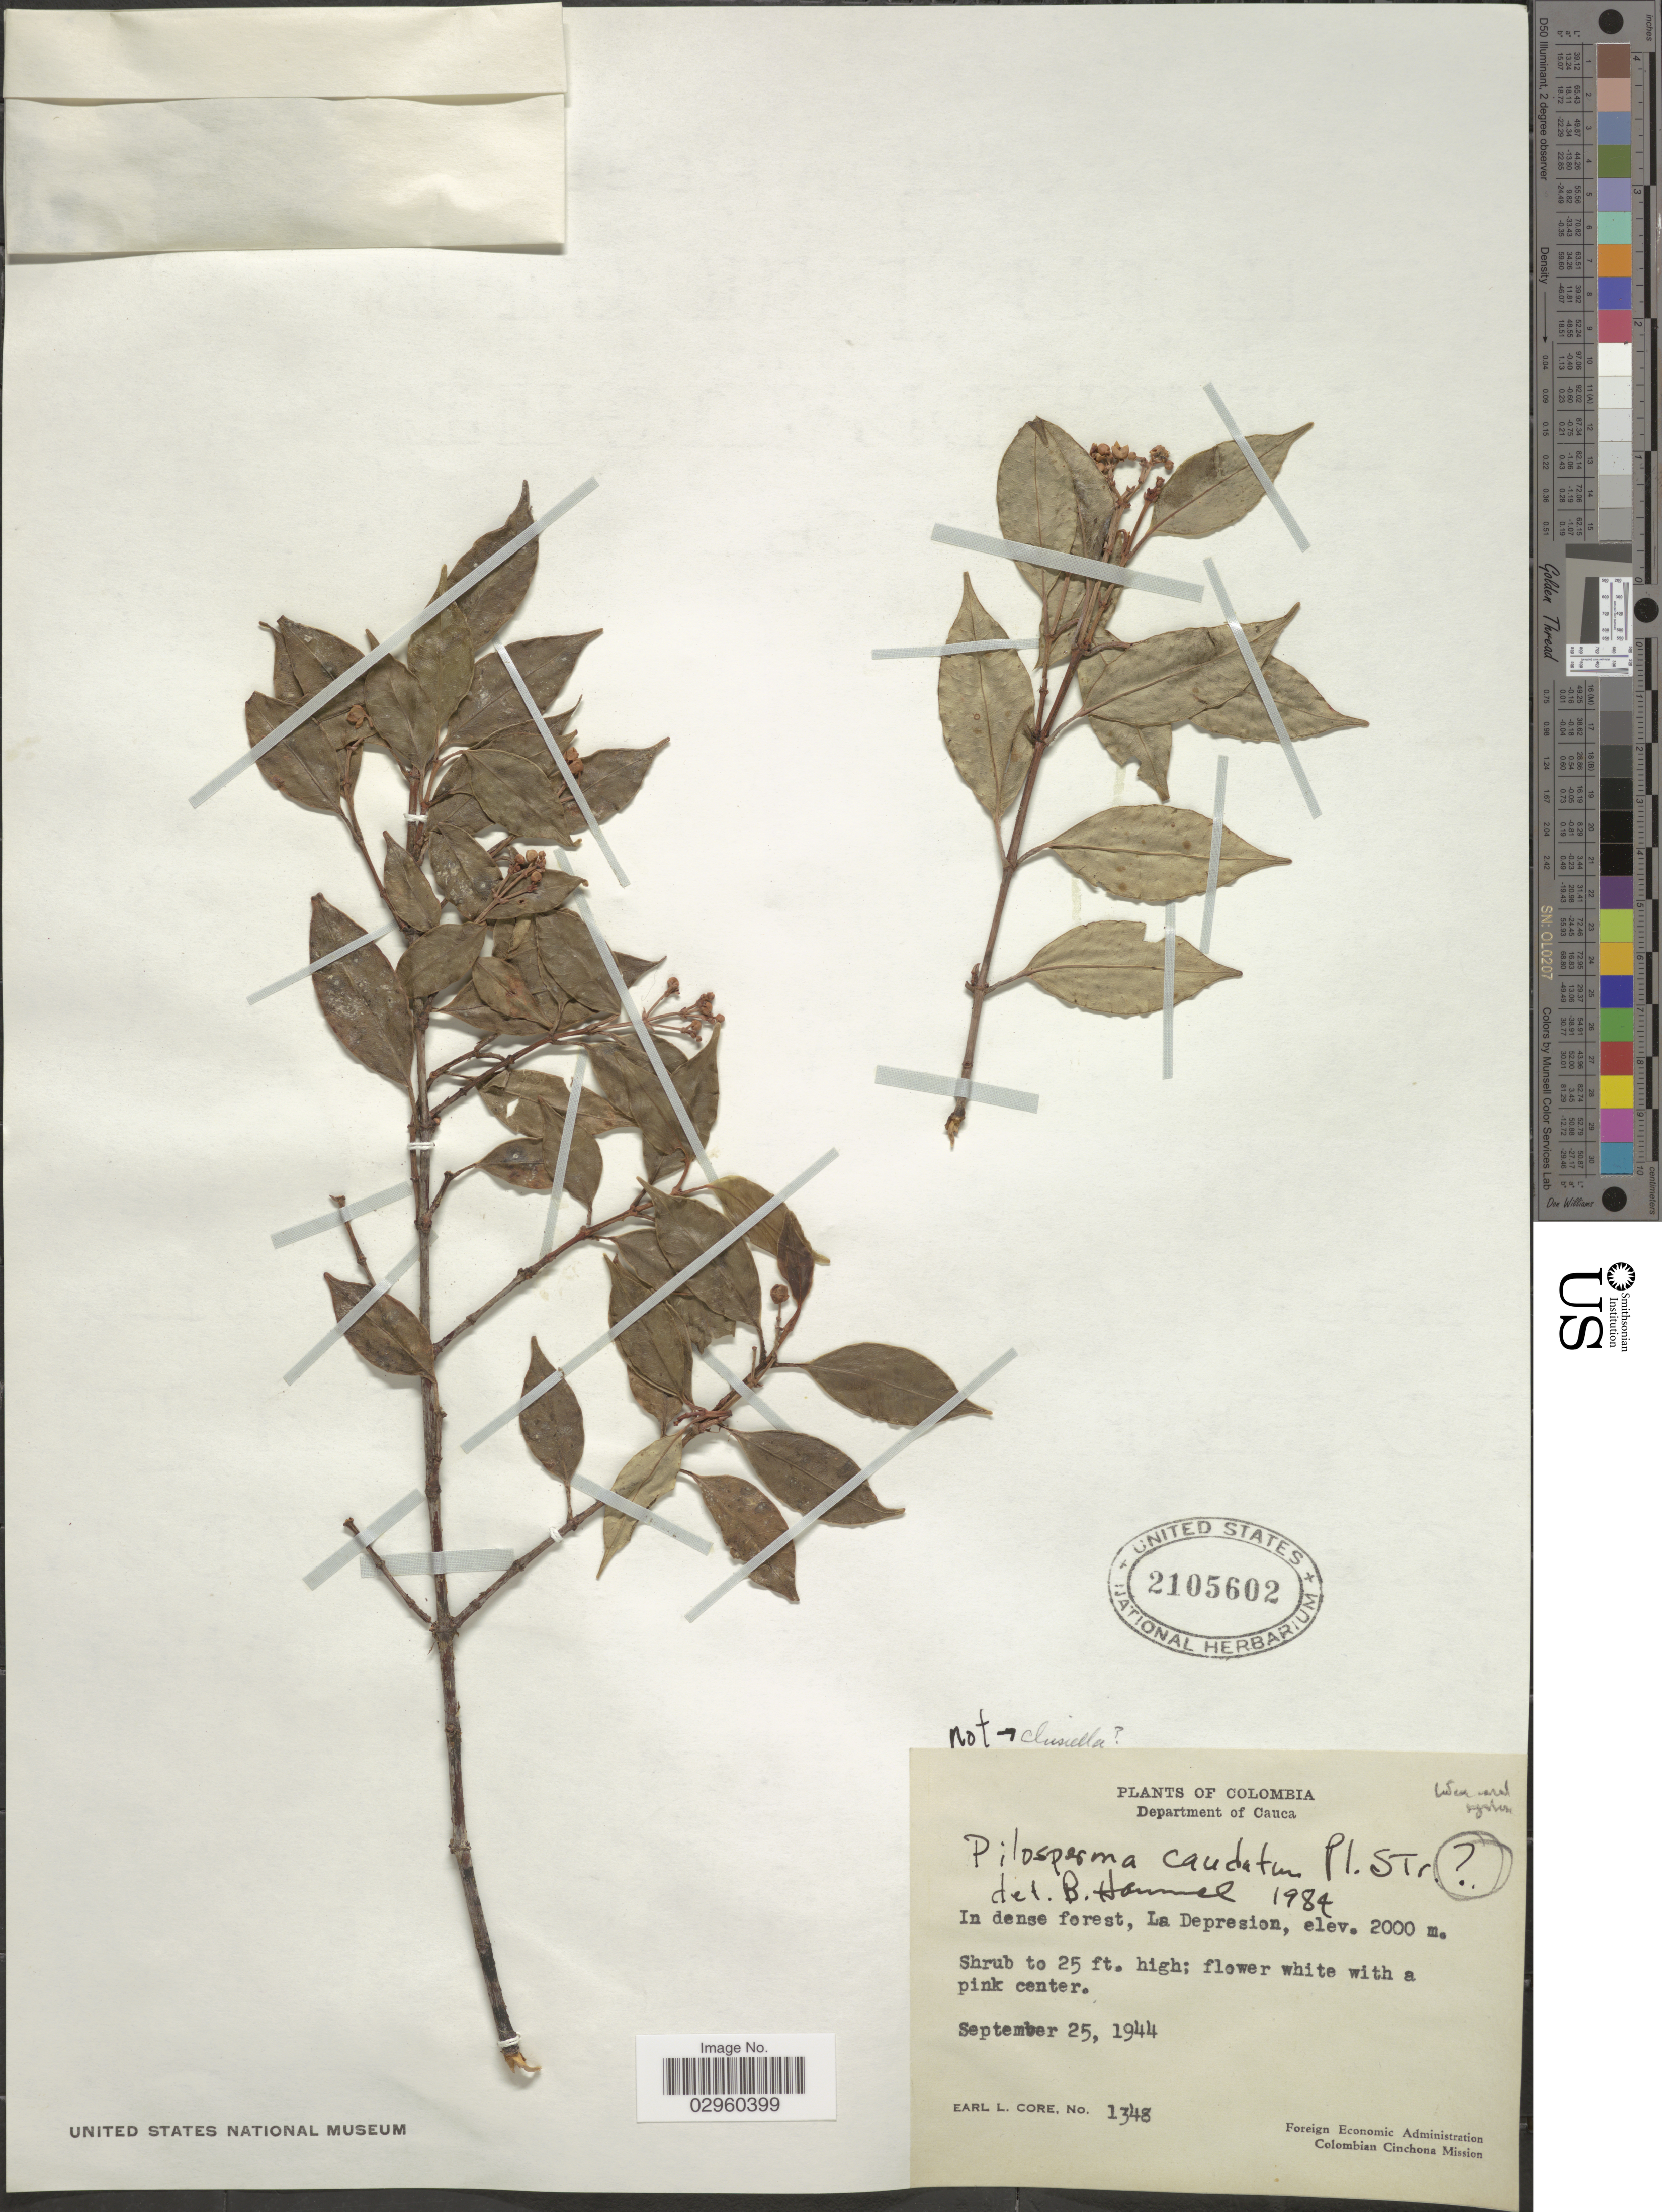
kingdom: Plantae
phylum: Tracheophyta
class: Magnoliopsida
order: Malpighiales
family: Clusiaceae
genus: Clusia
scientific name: Clusia caudata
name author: (Planch. & Triana) Pipoly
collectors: E. L. Core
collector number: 1348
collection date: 1944-09-25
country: Colombia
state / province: Cauca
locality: Department of Cauca. In dense forest, La Depresion.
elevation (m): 2000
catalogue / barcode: US 2105602